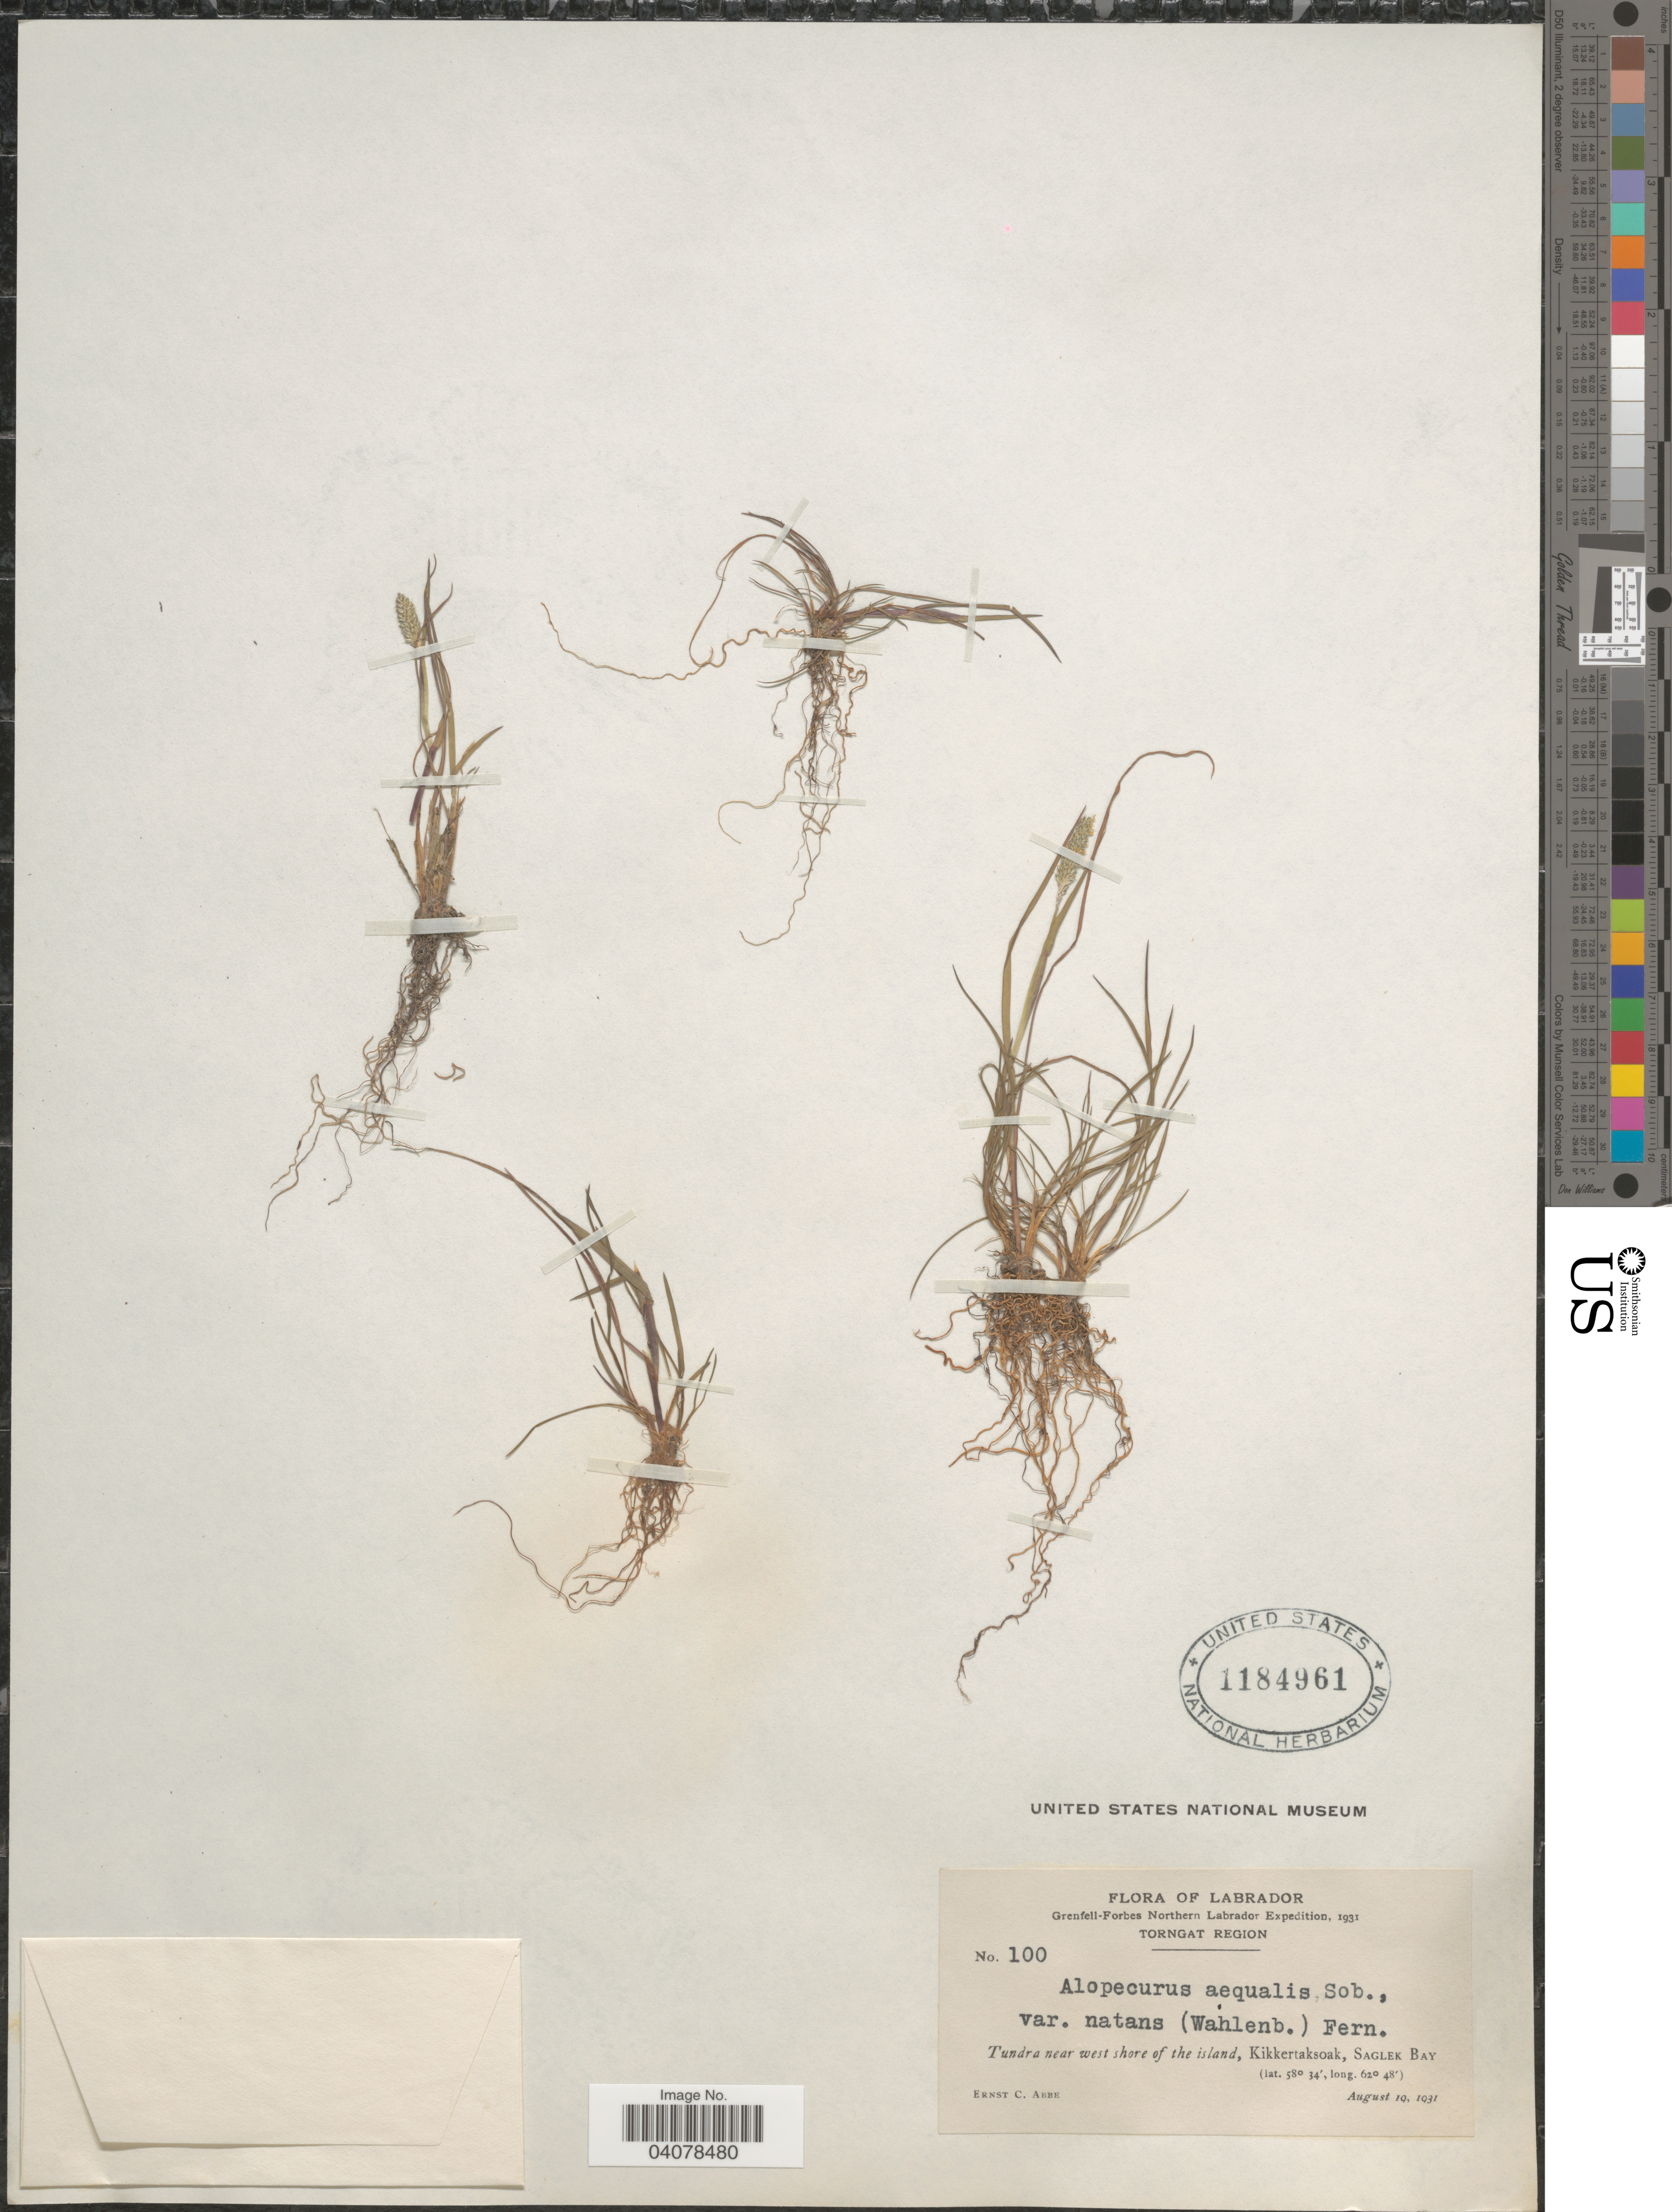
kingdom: Plantae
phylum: Tracheophyta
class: Liliopsida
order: Poales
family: Poaceae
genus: Alopecurus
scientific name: Alopecurus aequalis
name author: Sobol.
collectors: E. C. Abbe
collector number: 100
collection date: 1931-08-19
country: Canada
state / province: Newfoundland and Labrador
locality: Labrador. Grenfell-Forbes Northern Labrador Expedition, 1931. Torngat Region. Turndra near wet shore of the island, Kikkertaksoak, Saglek Bay.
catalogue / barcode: US 1184961